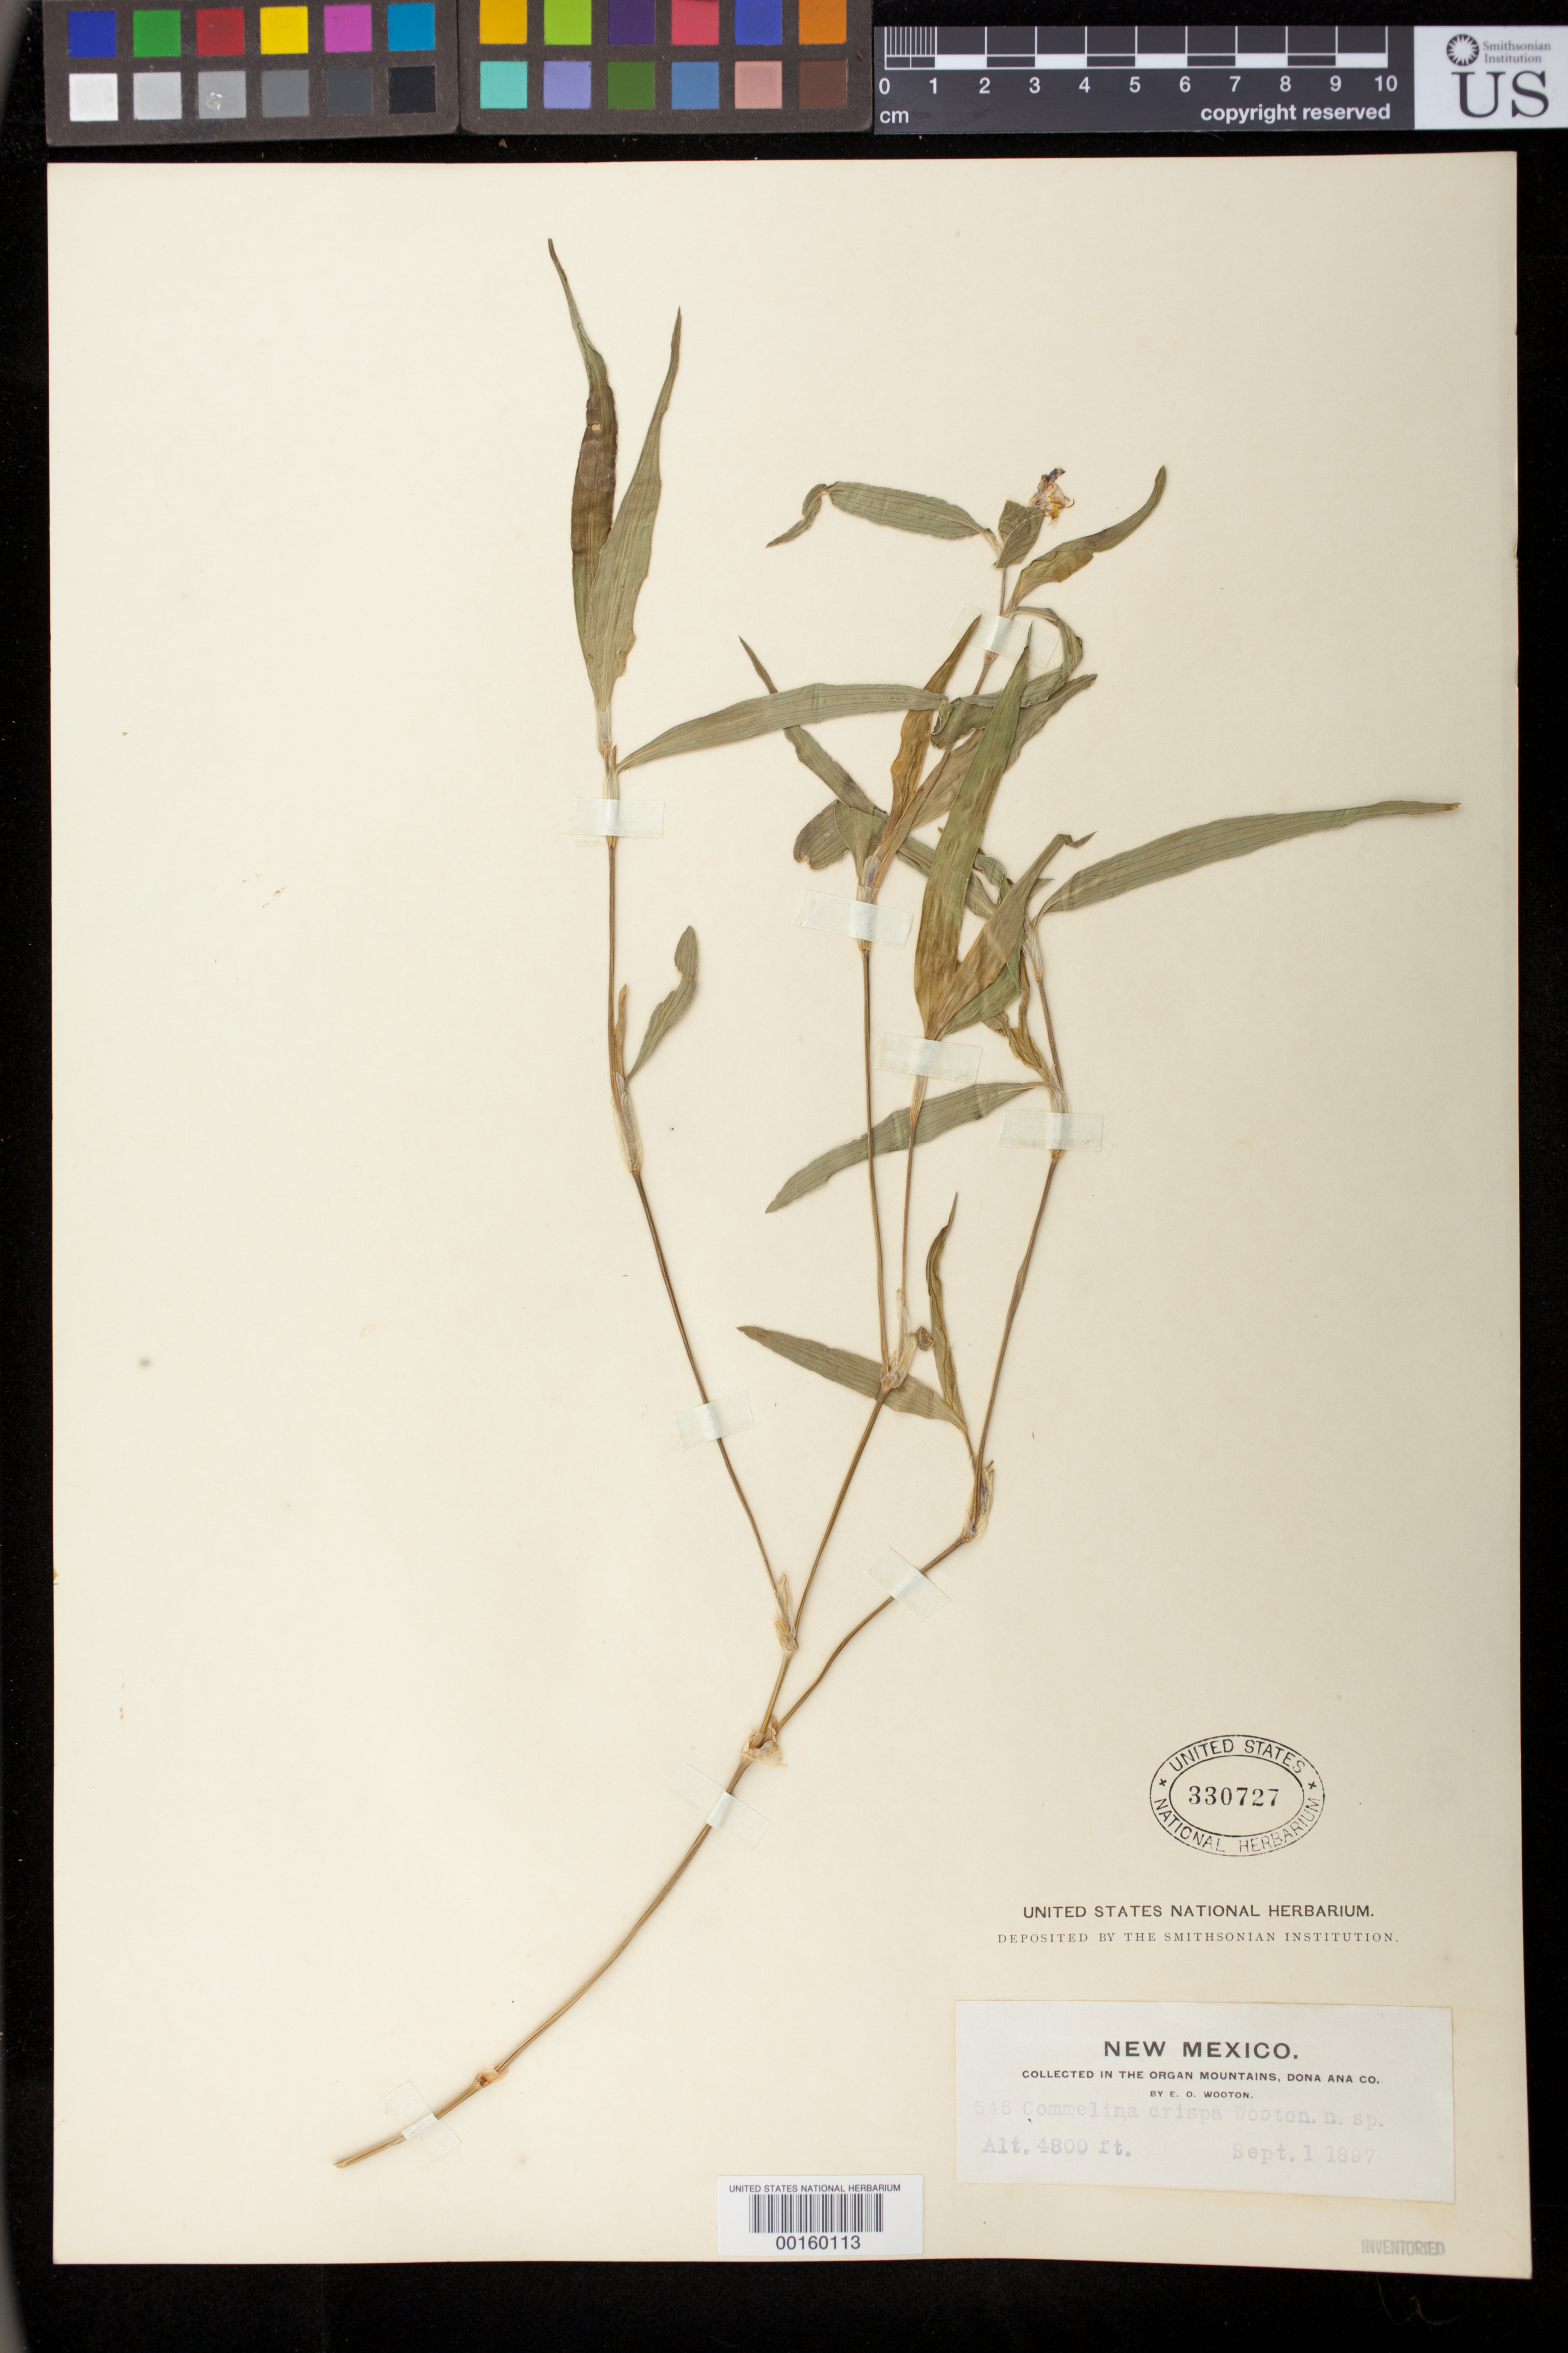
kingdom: Plantae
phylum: Tracheophyta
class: Liliopsida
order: Commelinales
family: Commelinaceae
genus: Commelina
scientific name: Commelina crispa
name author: Wooton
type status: Isotype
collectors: E. O. Wooton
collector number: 545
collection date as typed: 01 Sep 1897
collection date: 1897-09-01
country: United States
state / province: New Mexico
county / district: Dona Ana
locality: Base of organ mts.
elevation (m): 1464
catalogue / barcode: US 330727